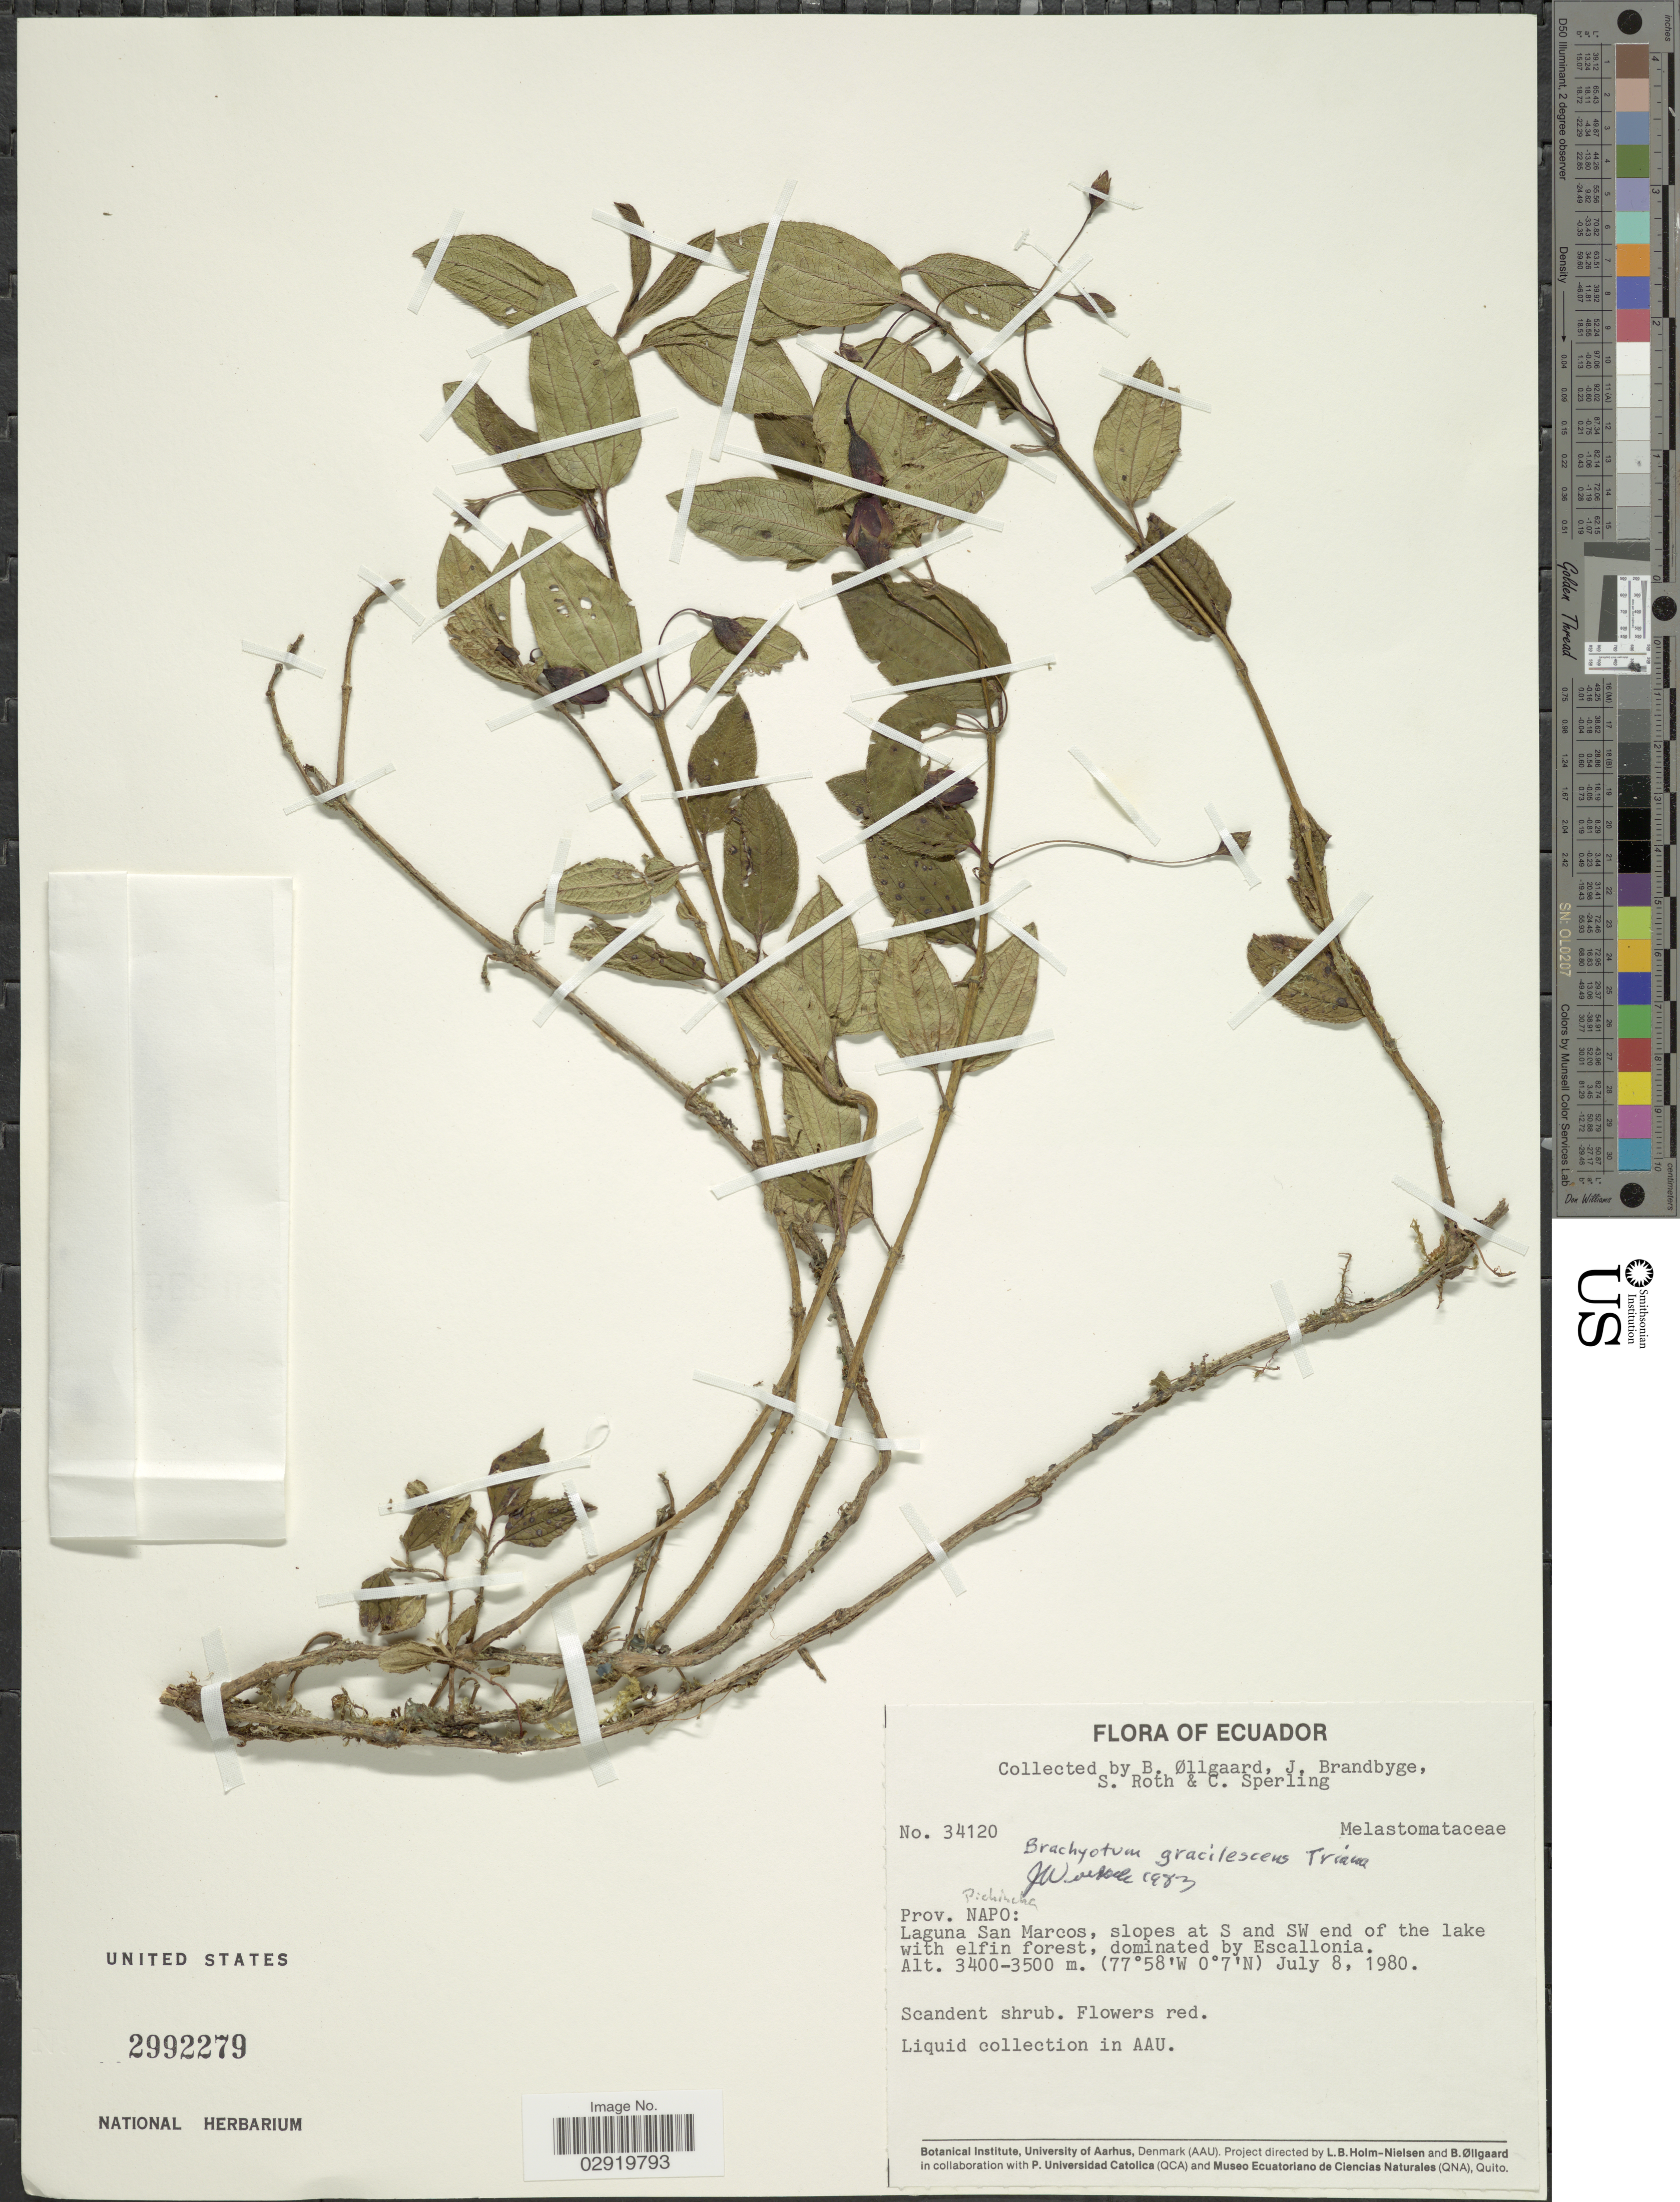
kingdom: Plantae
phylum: Tracheophyta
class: Magnoliopsida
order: Myrtales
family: Melastomataceae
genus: Brachyotum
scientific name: Brachyotum gracilescens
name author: Triana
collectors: B. Øllgaard, J. Brandbyge, S. Roth & C. Sperling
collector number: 34120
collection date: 1980-07-08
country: Ecuador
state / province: Napo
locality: Laguna San Marcos, slopes at S and SW end of the lake with elfin forest.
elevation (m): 3400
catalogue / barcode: US 2992279